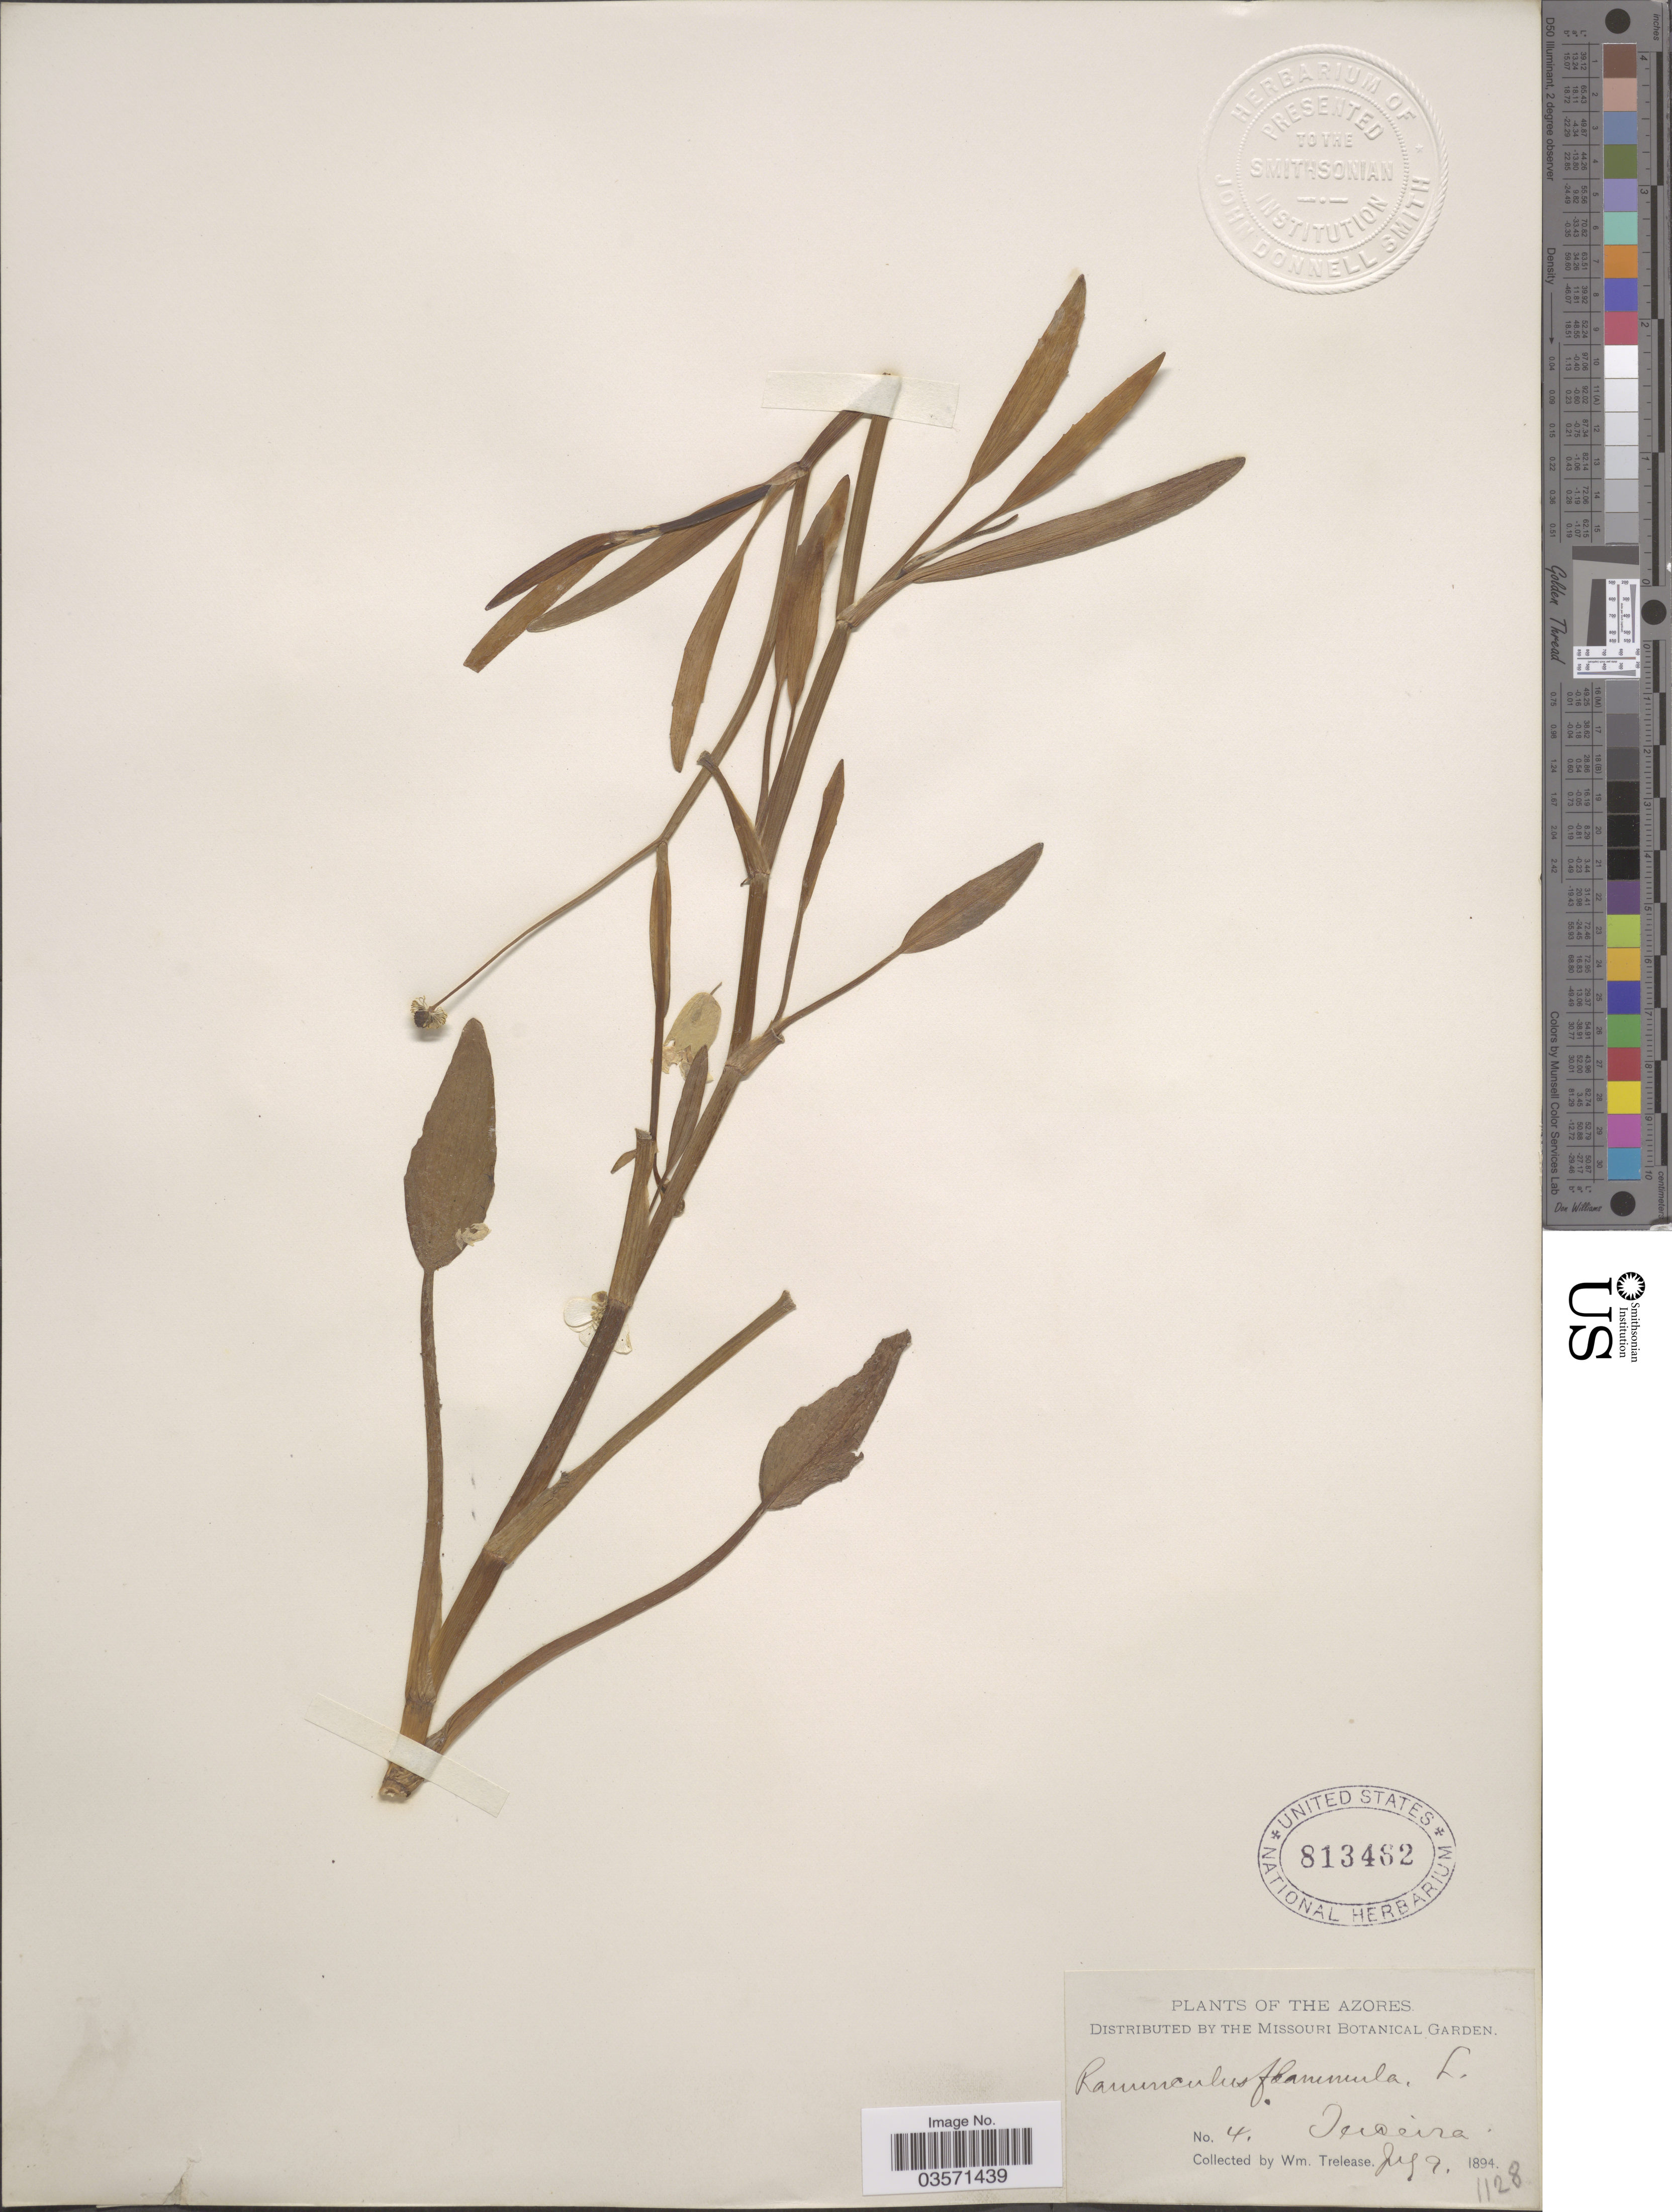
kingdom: Plantae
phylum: Tracheophyta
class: Magnoliopsida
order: Ranunculales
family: Ranunculaceae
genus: Ranunculus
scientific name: Ranunculus flammula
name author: L.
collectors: W. Trelease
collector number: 4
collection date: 1894-07-09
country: Portugal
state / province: Azores (Aut. Reg.)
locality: Terreira [interpreted].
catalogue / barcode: US 813462